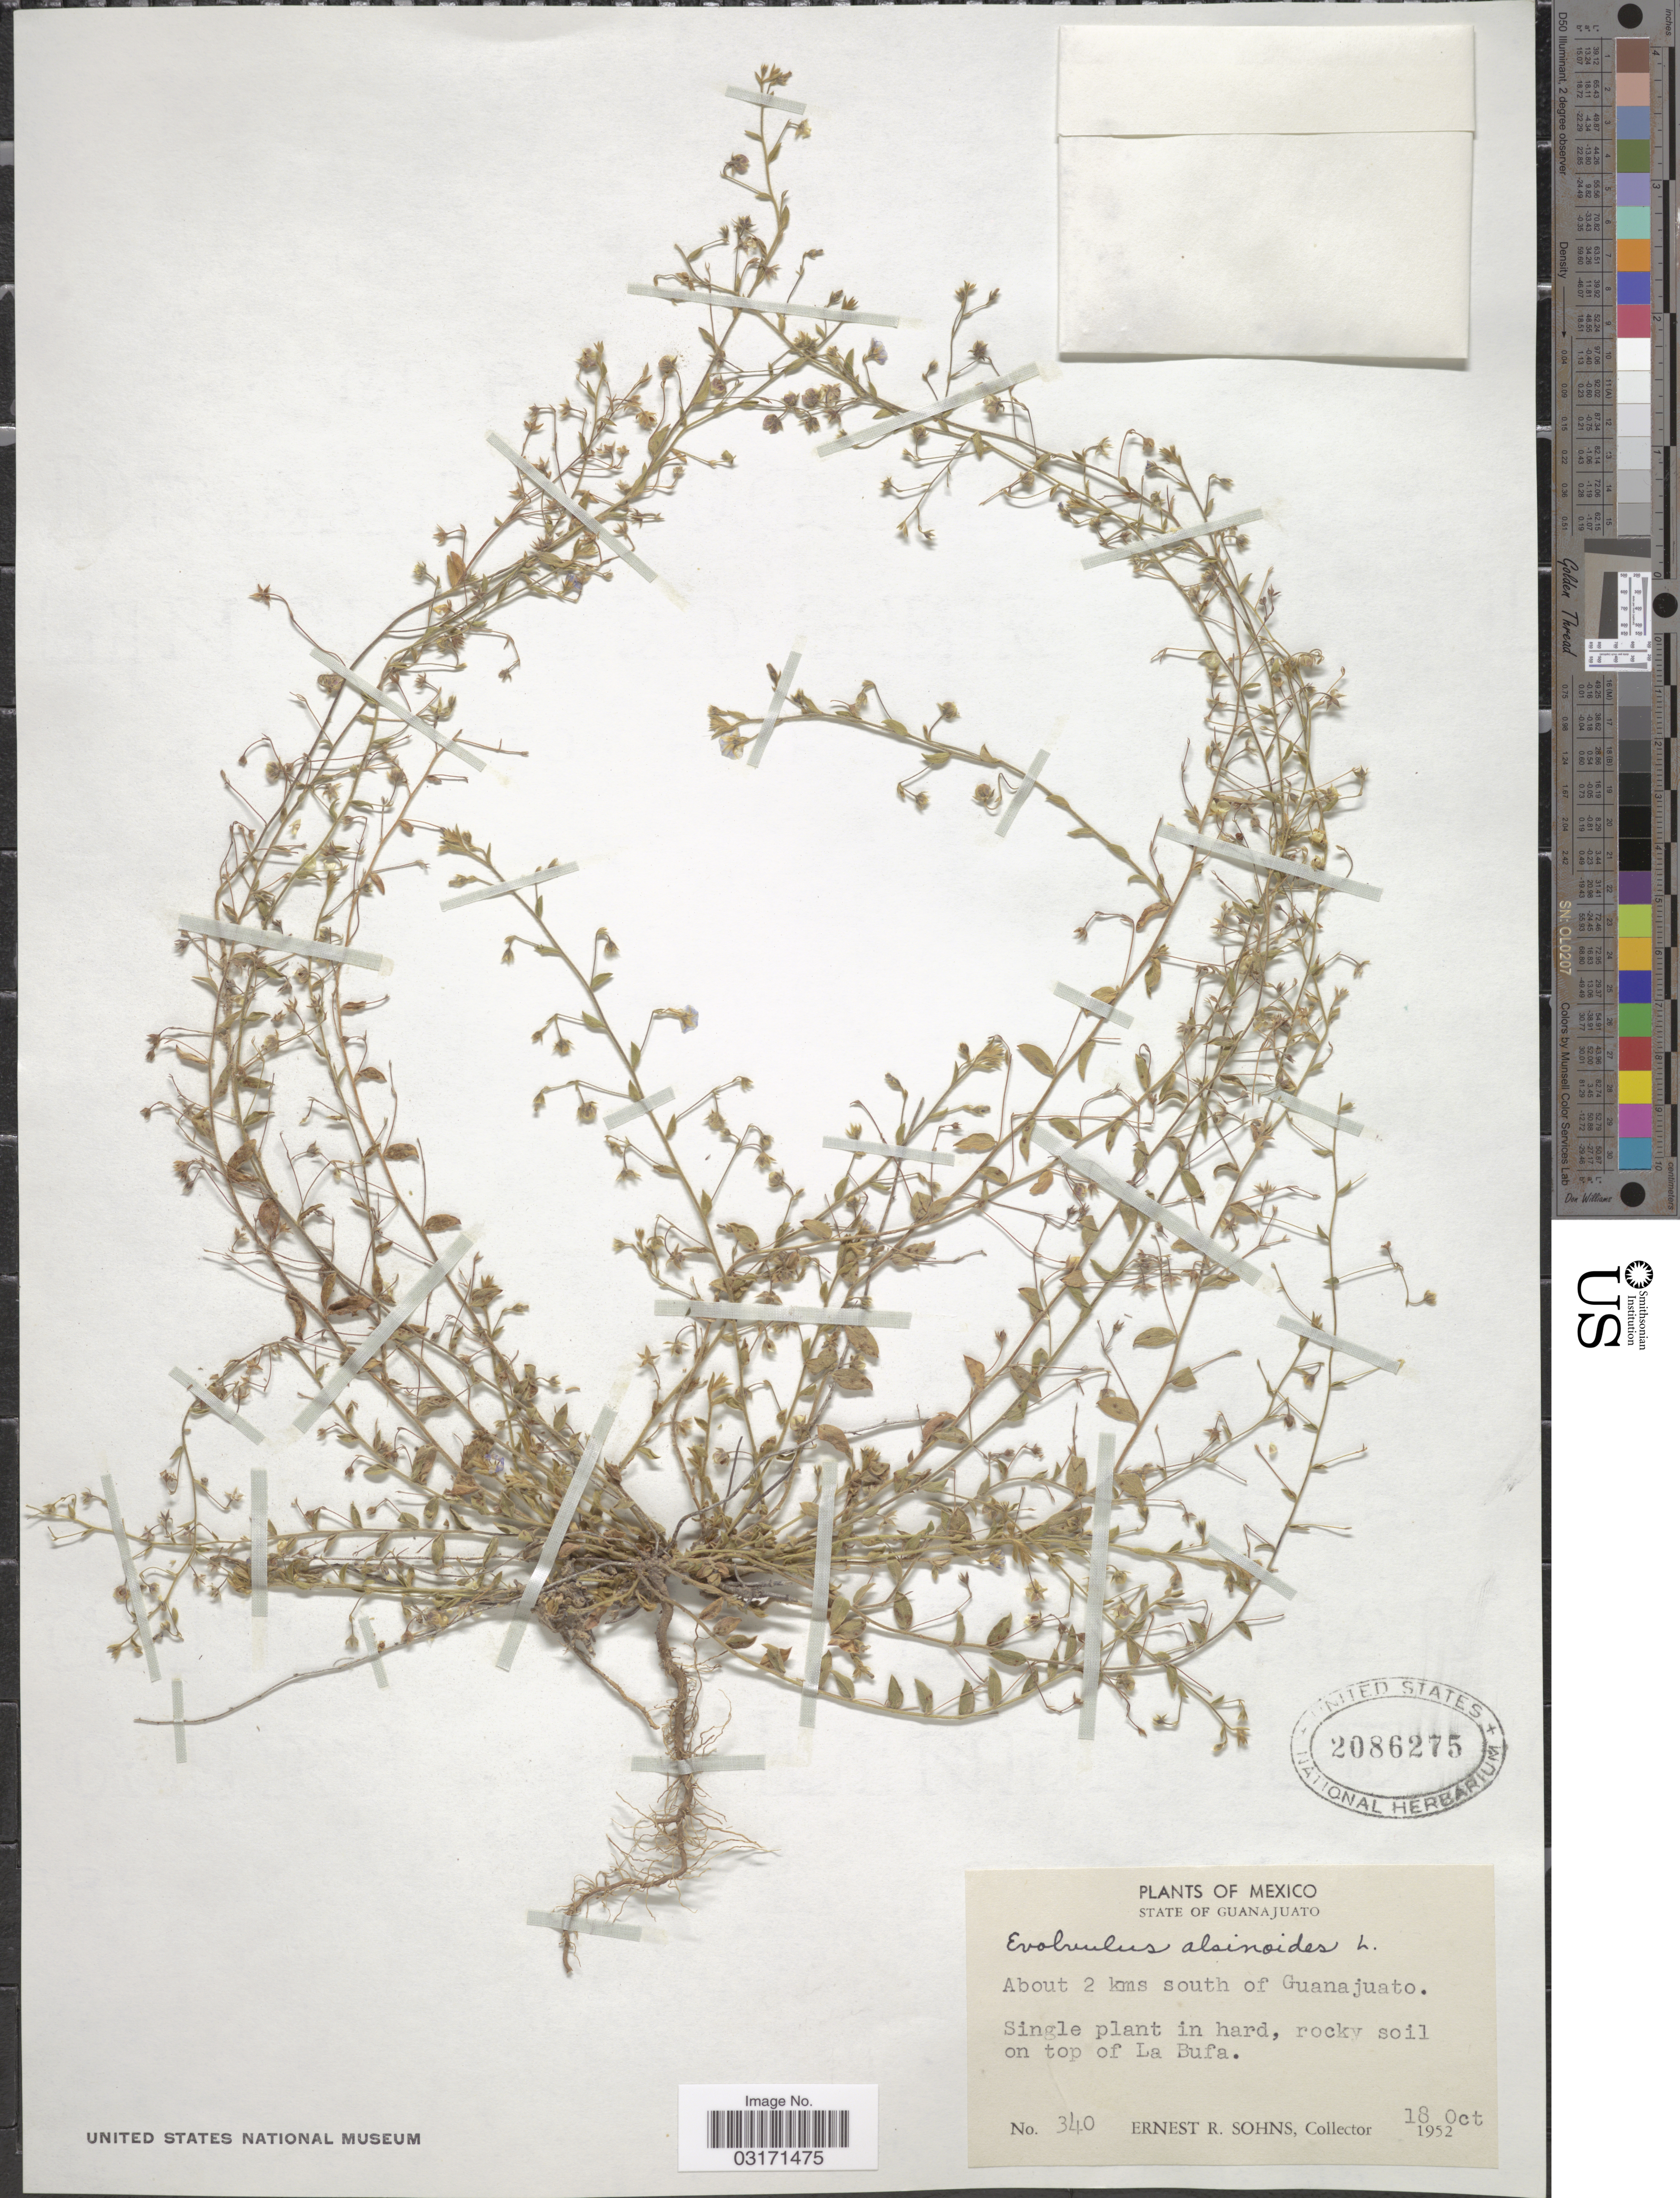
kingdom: Plantae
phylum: Tracheophyta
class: Magnoliopsida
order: Solanales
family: Convolvulaceae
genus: Evolvulus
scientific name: Evolvulus alsinoides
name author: (L.) L.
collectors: E. R. Sohns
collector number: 340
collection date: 1952-10-18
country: Mexico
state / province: Guanajuato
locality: About 2 kms south of Guanajuato. Rocky soil on top of La Bufa.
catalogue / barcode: US 2086275